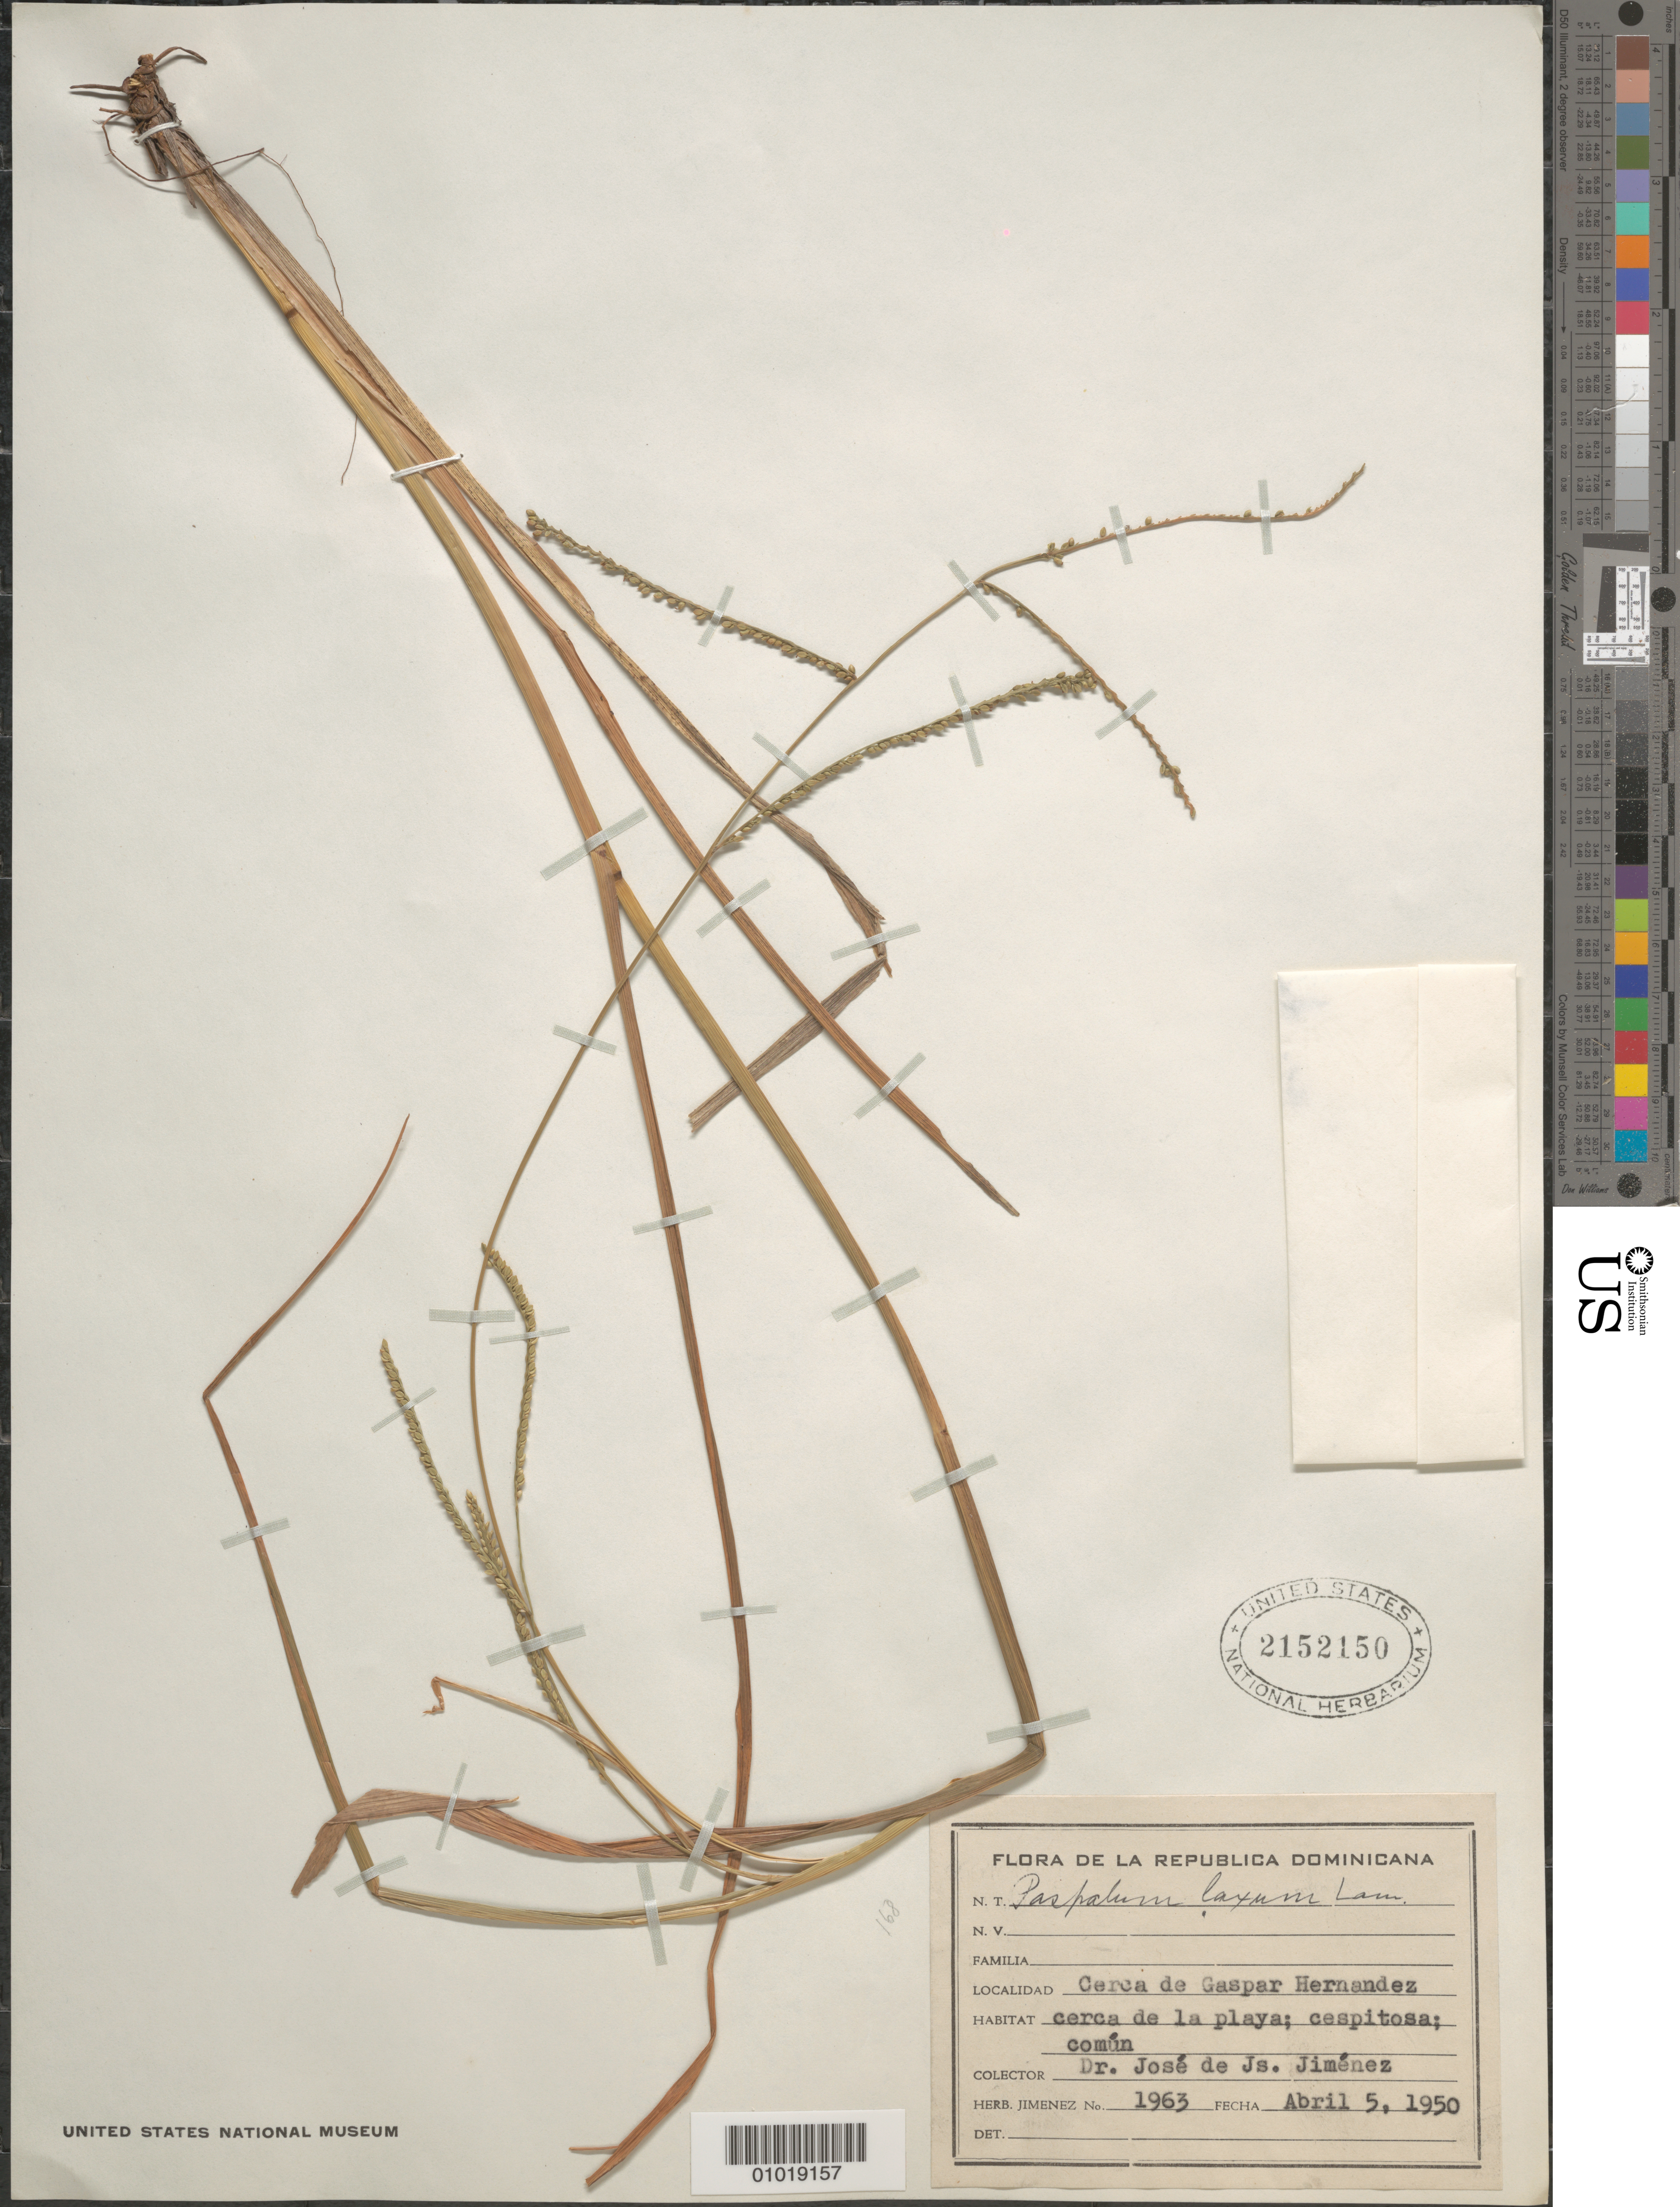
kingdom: Plantae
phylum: Tracheophyta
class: Liliopsida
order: Poales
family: Poaceae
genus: Paspalum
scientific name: Paspalum laxum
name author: Lam.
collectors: J. J. Jiménez Almonte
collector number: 1963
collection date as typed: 05 Apr 1950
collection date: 1950-04-05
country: Dominican Republic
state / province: Espaillat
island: Hispaniola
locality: Cerca de Gaspar Hernandez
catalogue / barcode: US 2152150